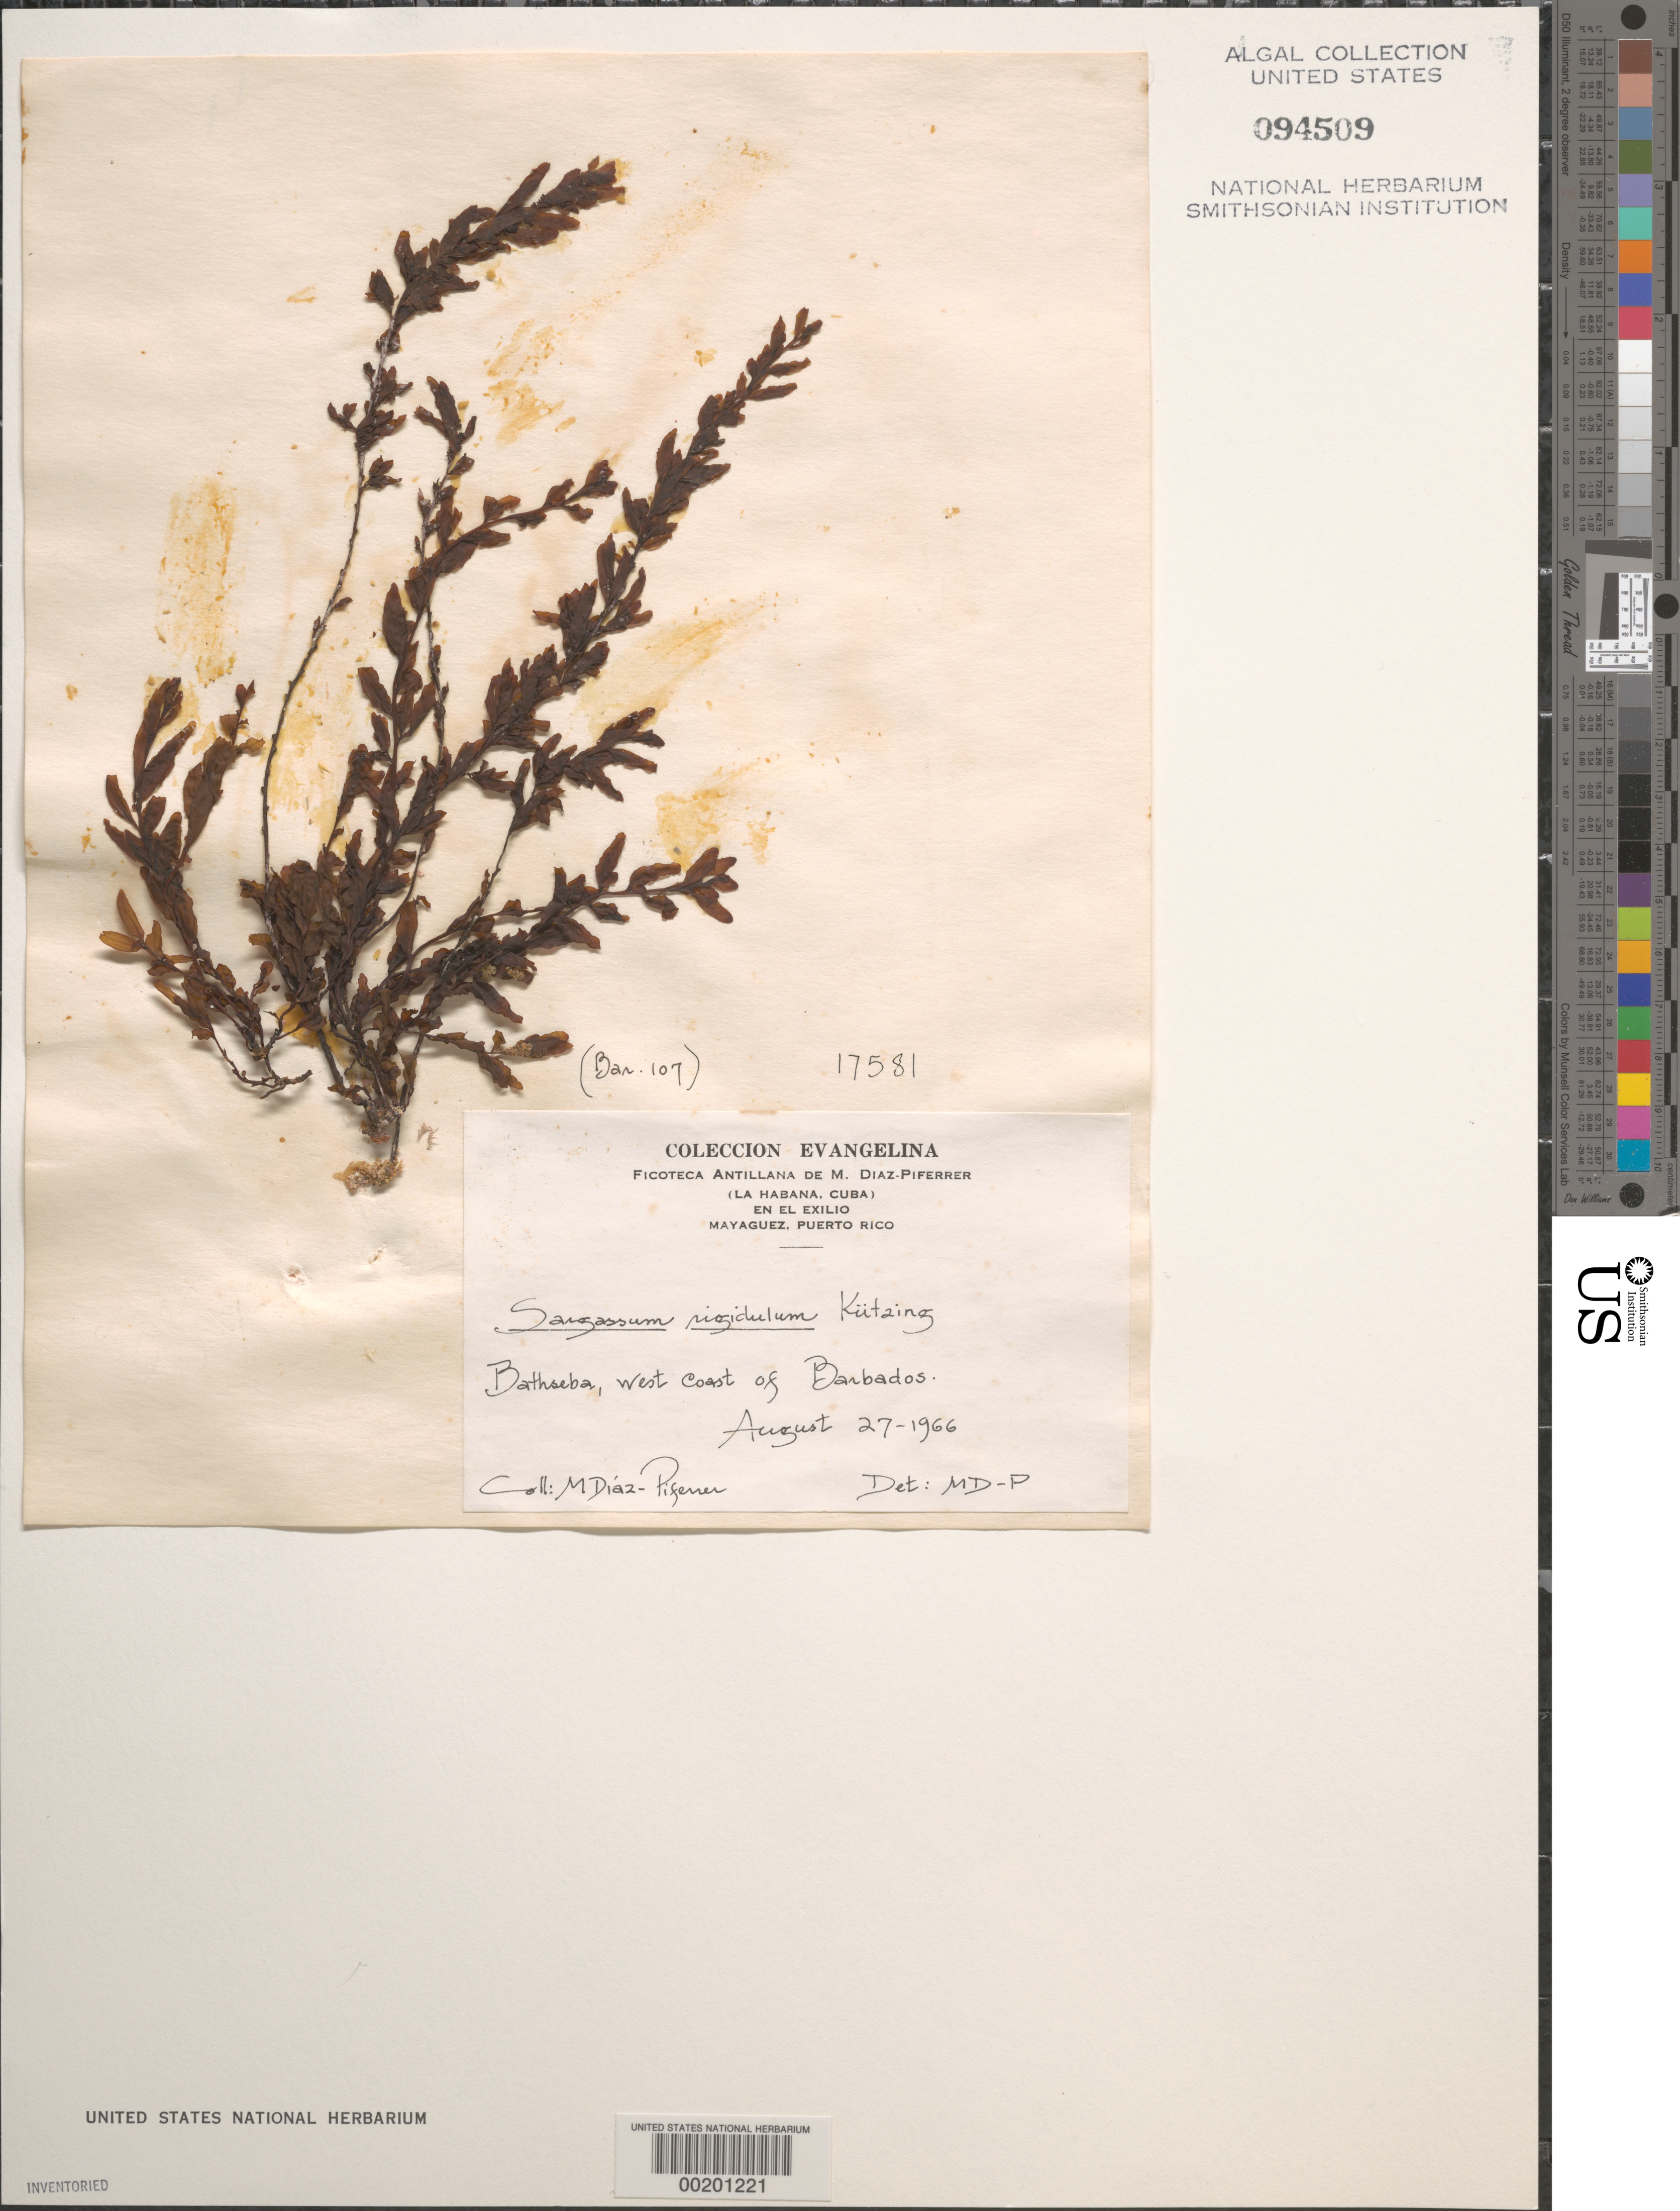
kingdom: Chromista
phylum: Ochrophyta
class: Phaeophyceae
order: Fucales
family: Sargassaceae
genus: Sargassum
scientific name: Sargassum rigidulum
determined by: Diaz-Piferrer, M.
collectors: M. Diaz-Piferrer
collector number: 17581 & BAR. 107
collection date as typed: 27 Aug 1966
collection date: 1966-08-27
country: Barbados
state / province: Saint Joseph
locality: Bathsheba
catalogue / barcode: US 94509